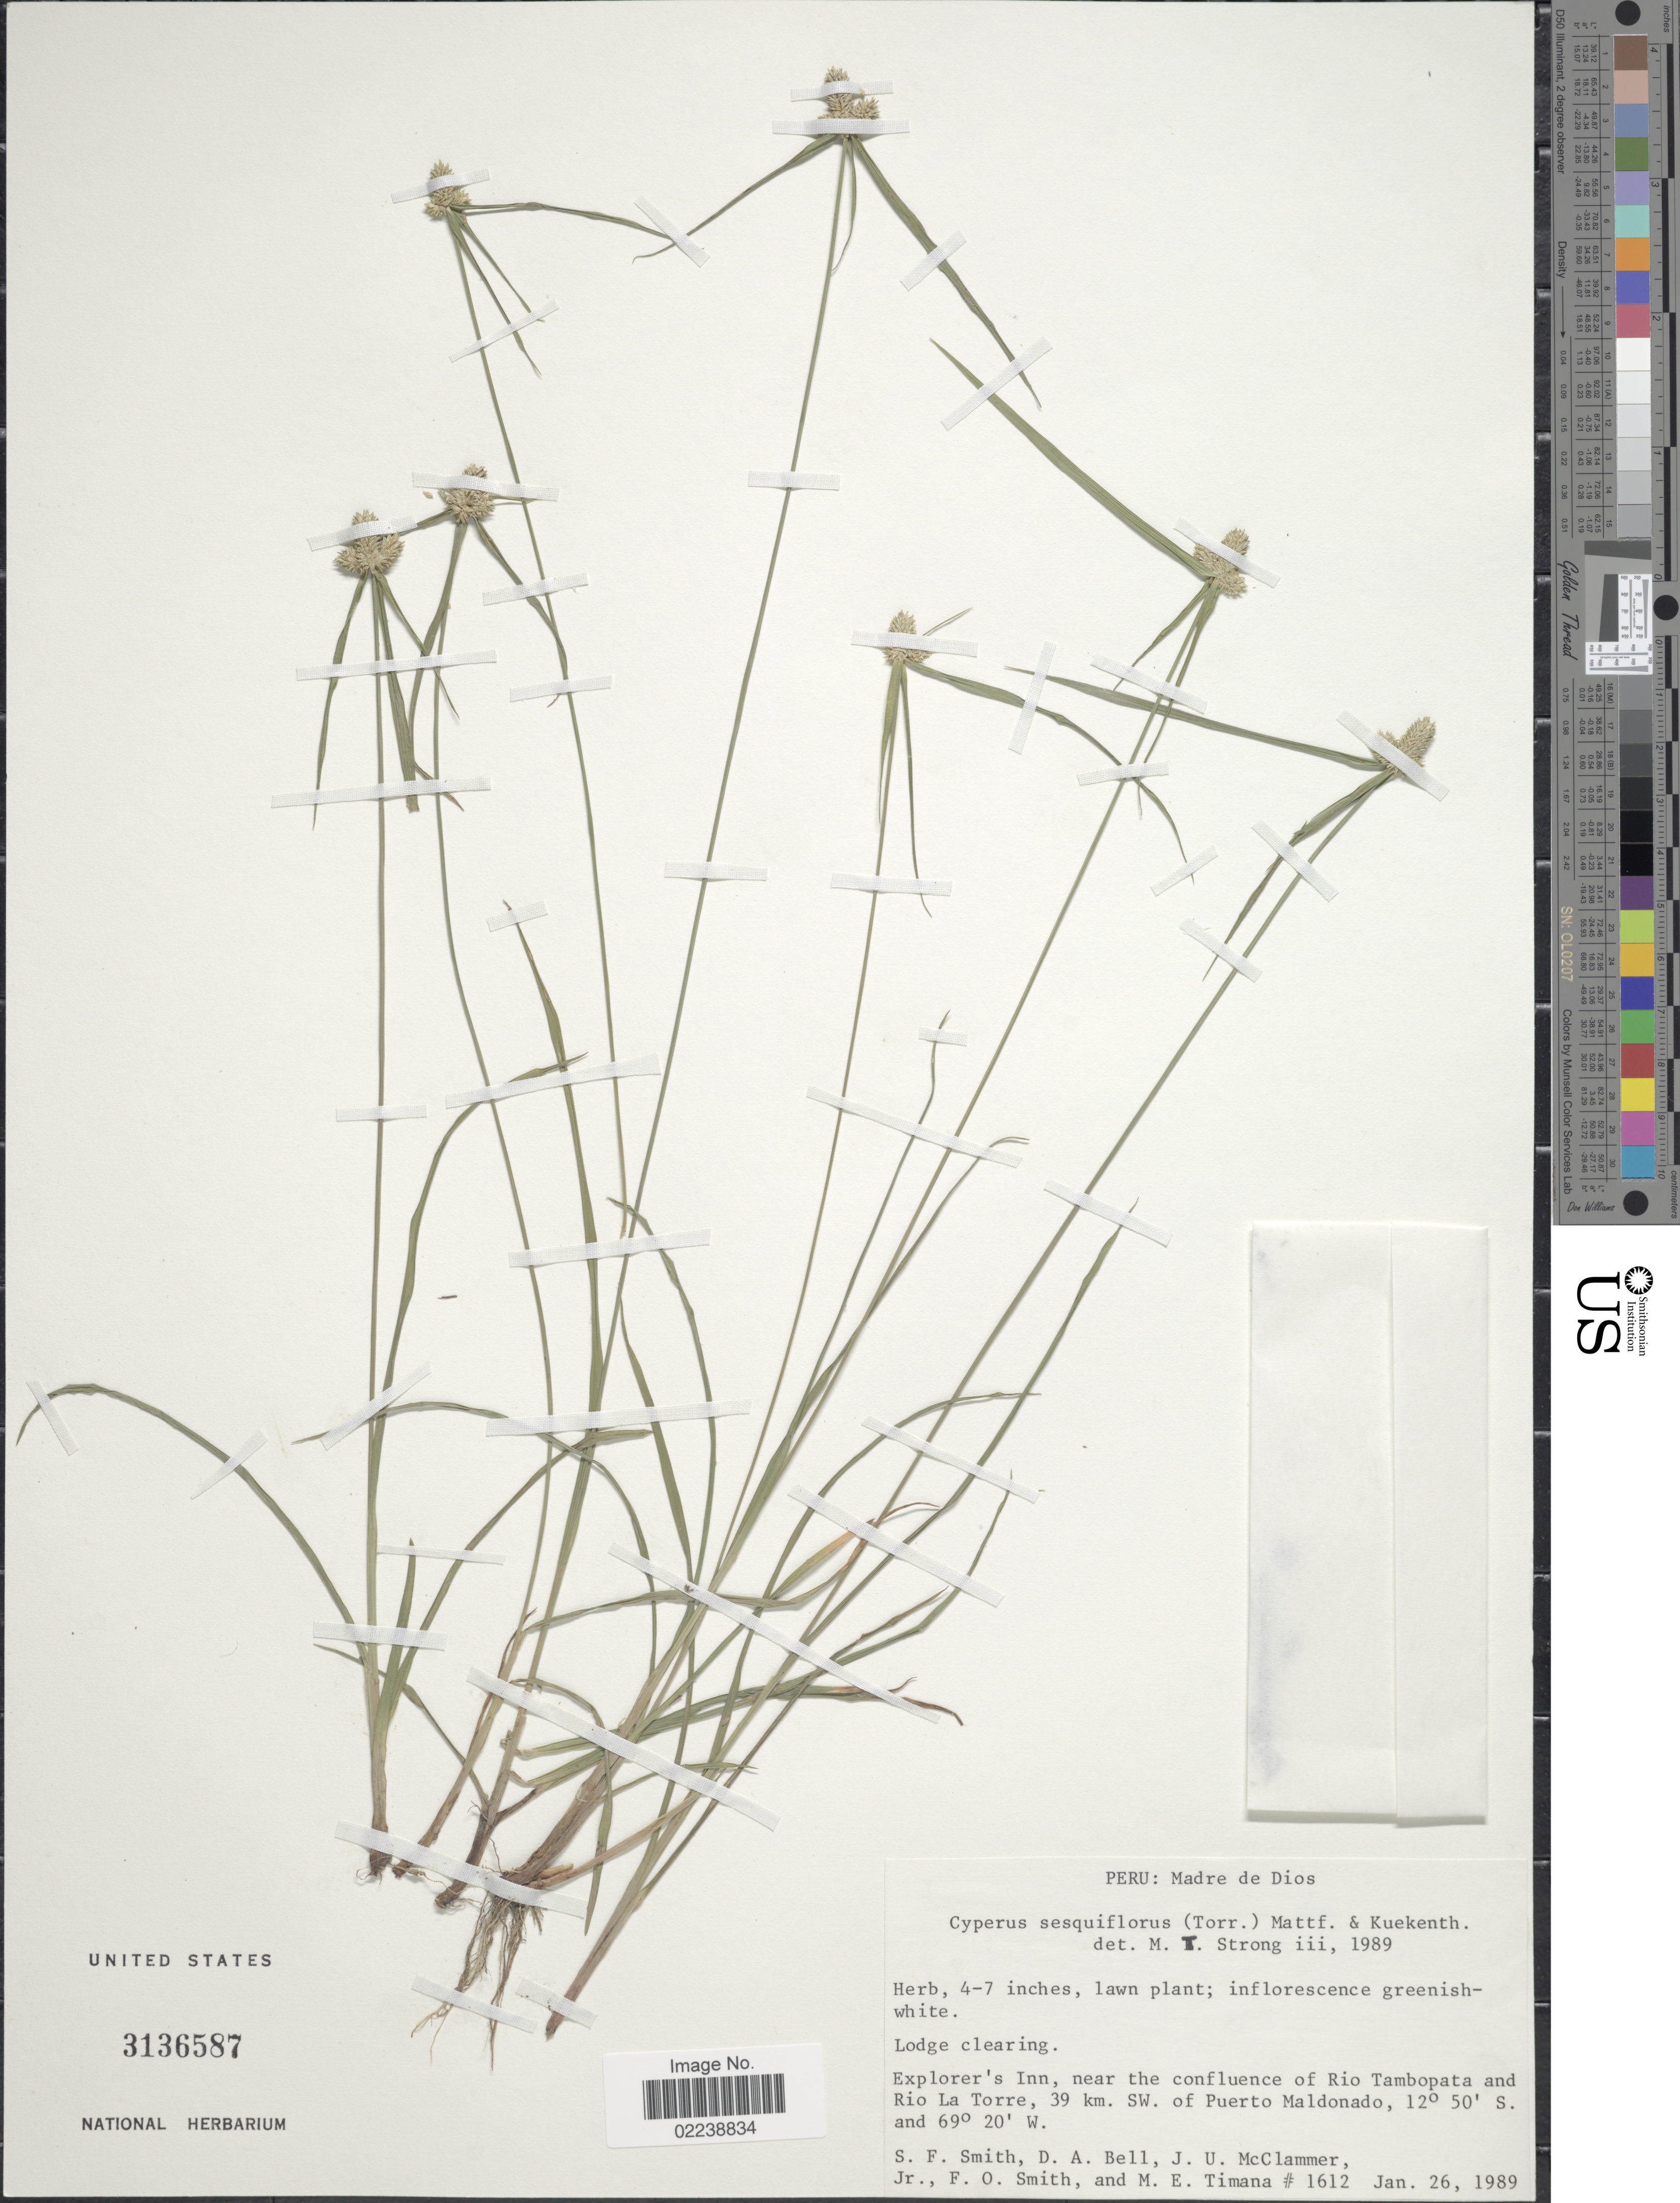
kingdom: Plantae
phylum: Tracheophyta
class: Liliopsida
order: Poales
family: Cyperaceae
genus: Cyperus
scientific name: Cyperus sesquiflorus subsp. sesquiflorus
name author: (Torr.) Mattf. & Kük.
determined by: Strong, M. T., (US), Smithsonian Institution - National Museum of Natural History (UNITED STATES)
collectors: S.F. Smith, D. A. Bell, J. McClammer Jr. & F. Smith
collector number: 1612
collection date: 1989-01-26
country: Peru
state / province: Madre de Dios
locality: Explorer's Inn, near the confluence of Rio Tambopata and Rio La Torre, 39 km SW. of Puerto Maldonado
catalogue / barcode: US 3136587